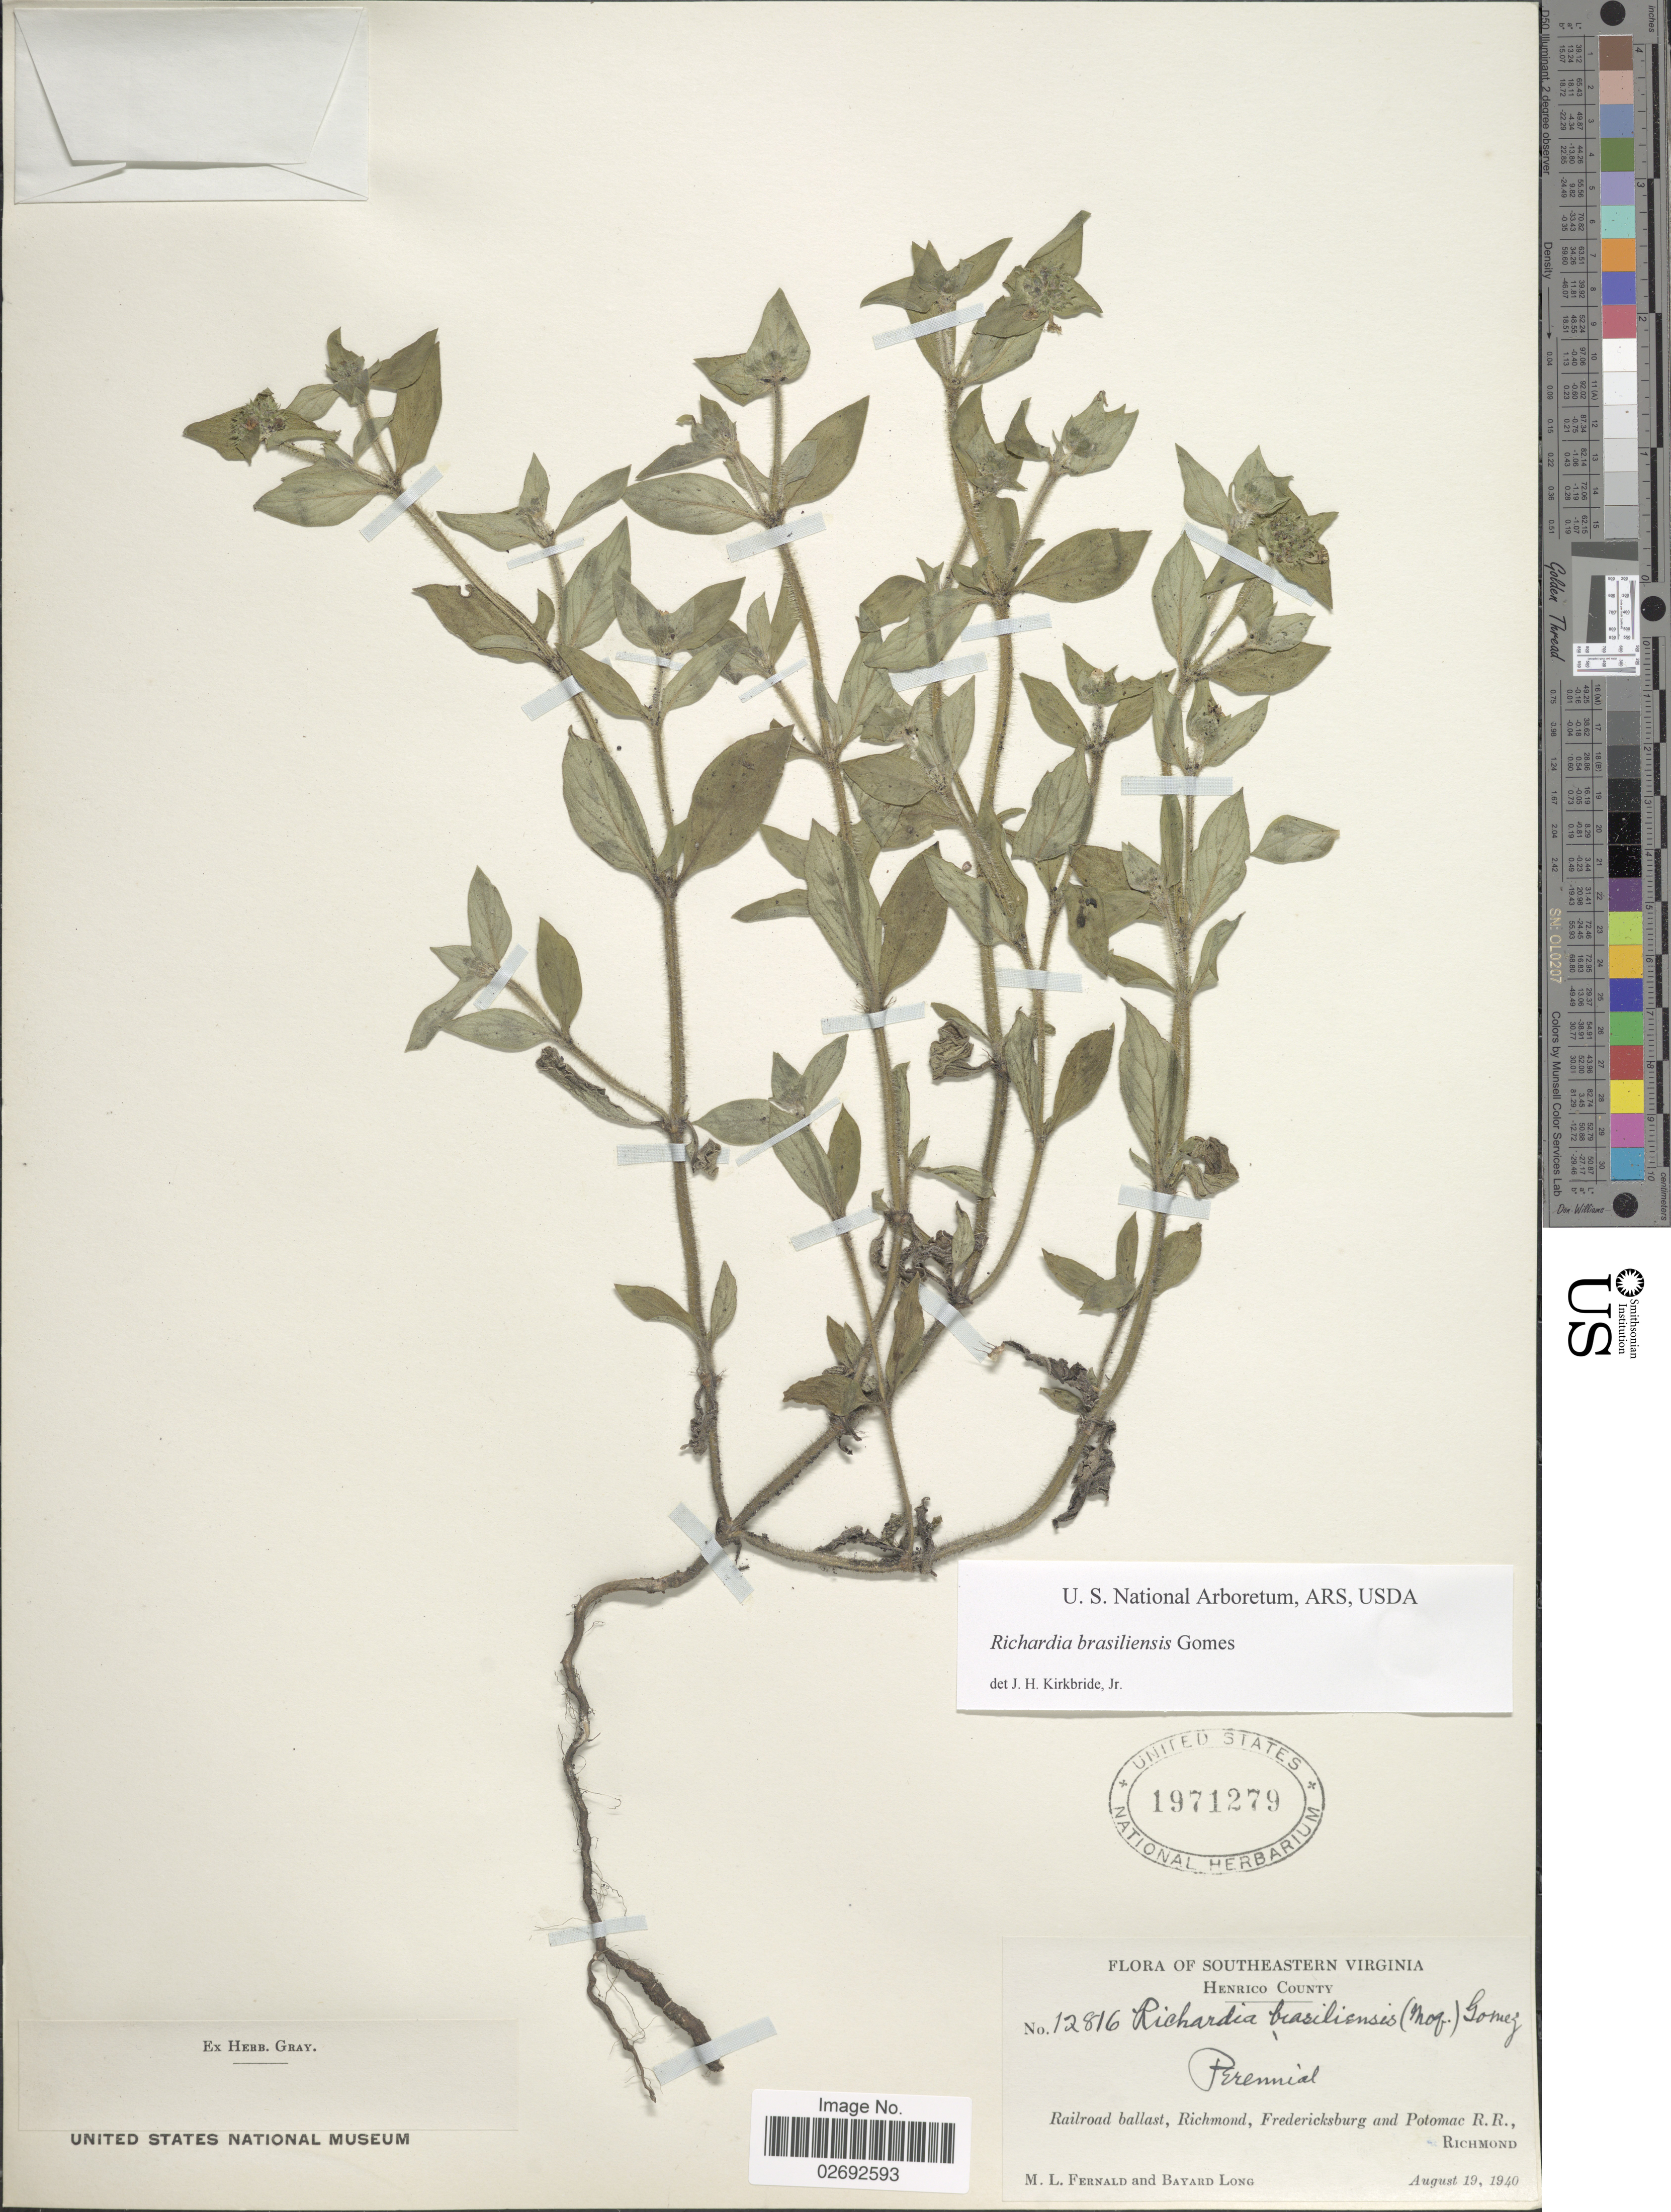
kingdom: Plantae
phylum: Tracheophyta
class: Magnoliopsida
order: Gentianales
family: Rubiaceae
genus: Richardia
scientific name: Richardia brasiliensis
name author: Gomes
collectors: M. L. Fernald & B. Long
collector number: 12816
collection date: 1940-08-19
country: United States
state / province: Virginia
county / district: Henrico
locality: Southeastern Virginia, Henrico County, Railroad ballast, Richmond, Fredericksburg and Potomac RR., Richmond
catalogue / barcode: US 1971279